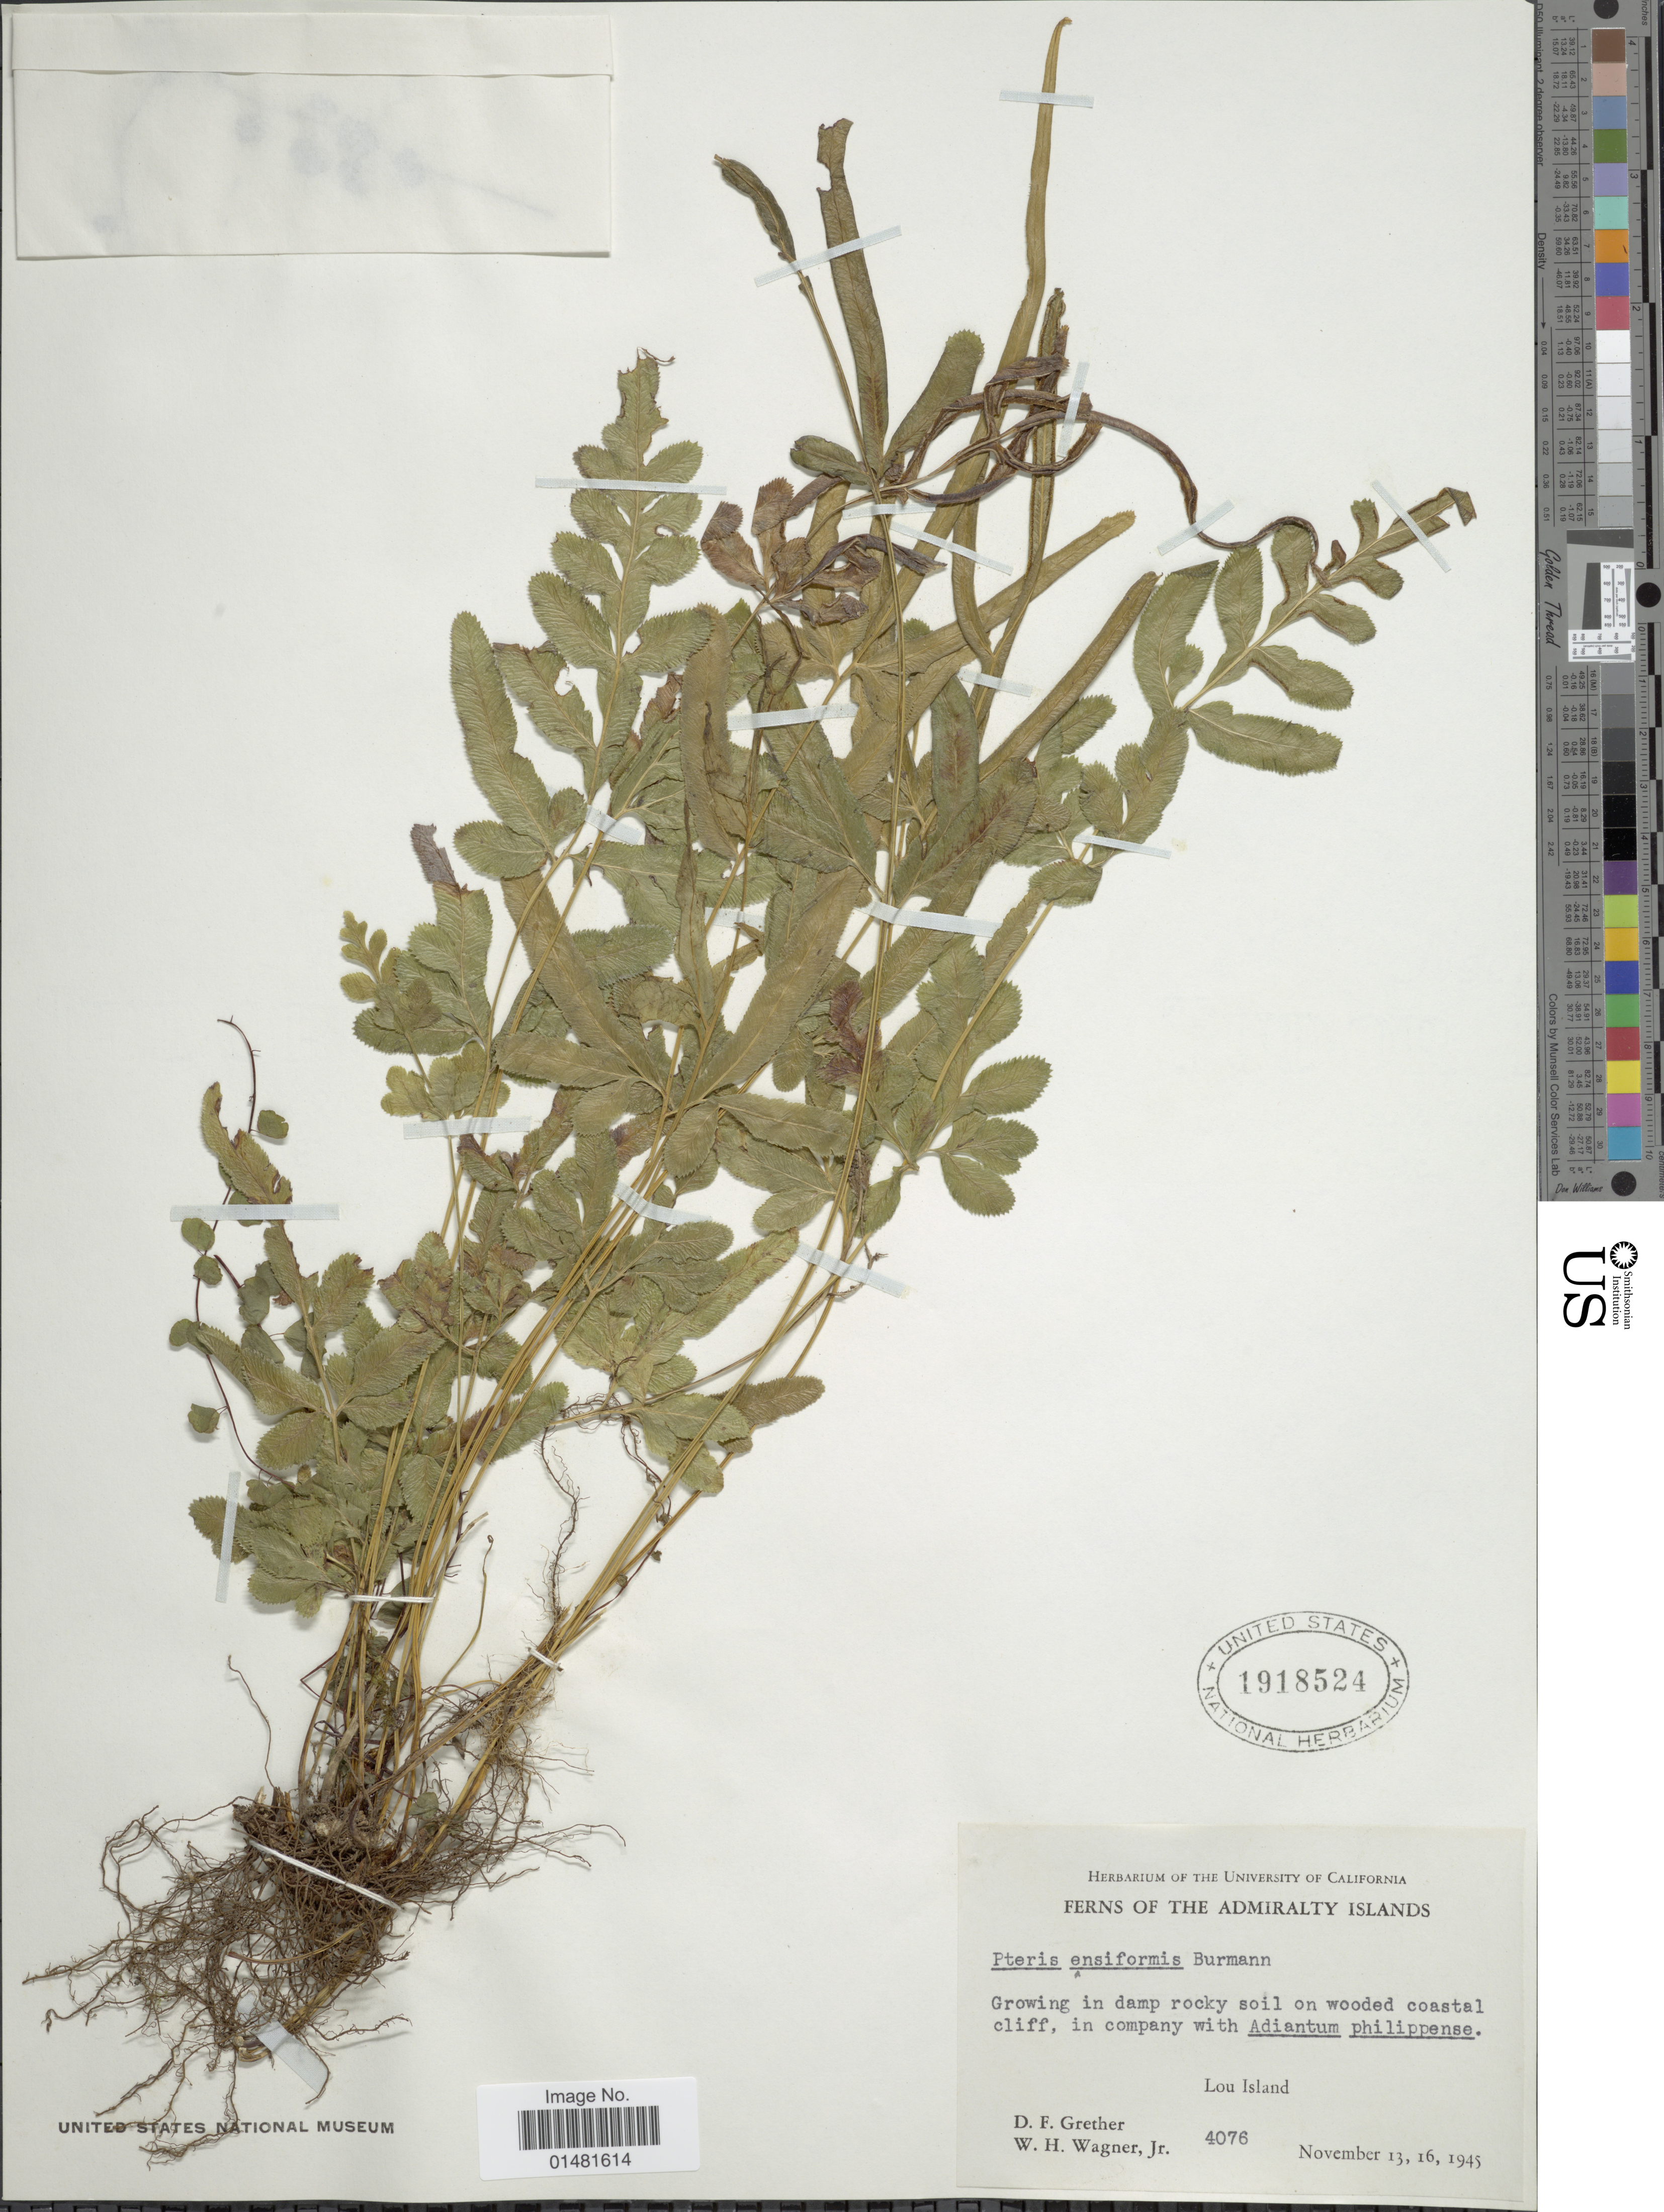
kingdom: Plantae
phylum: Tracheophyta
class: Polypodiopsida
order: Polypodiales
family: Pteridaceae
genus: Pteris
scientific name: Pteris ensiformis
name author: Burm. f.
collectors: D. F. Grether & W. H. Wagner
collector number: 4076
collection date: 1945-11-13/1945-11-16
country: Papua New Guinea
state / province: Manus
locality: The Admiralty Islands, Lou Island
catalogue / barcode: US 1918524